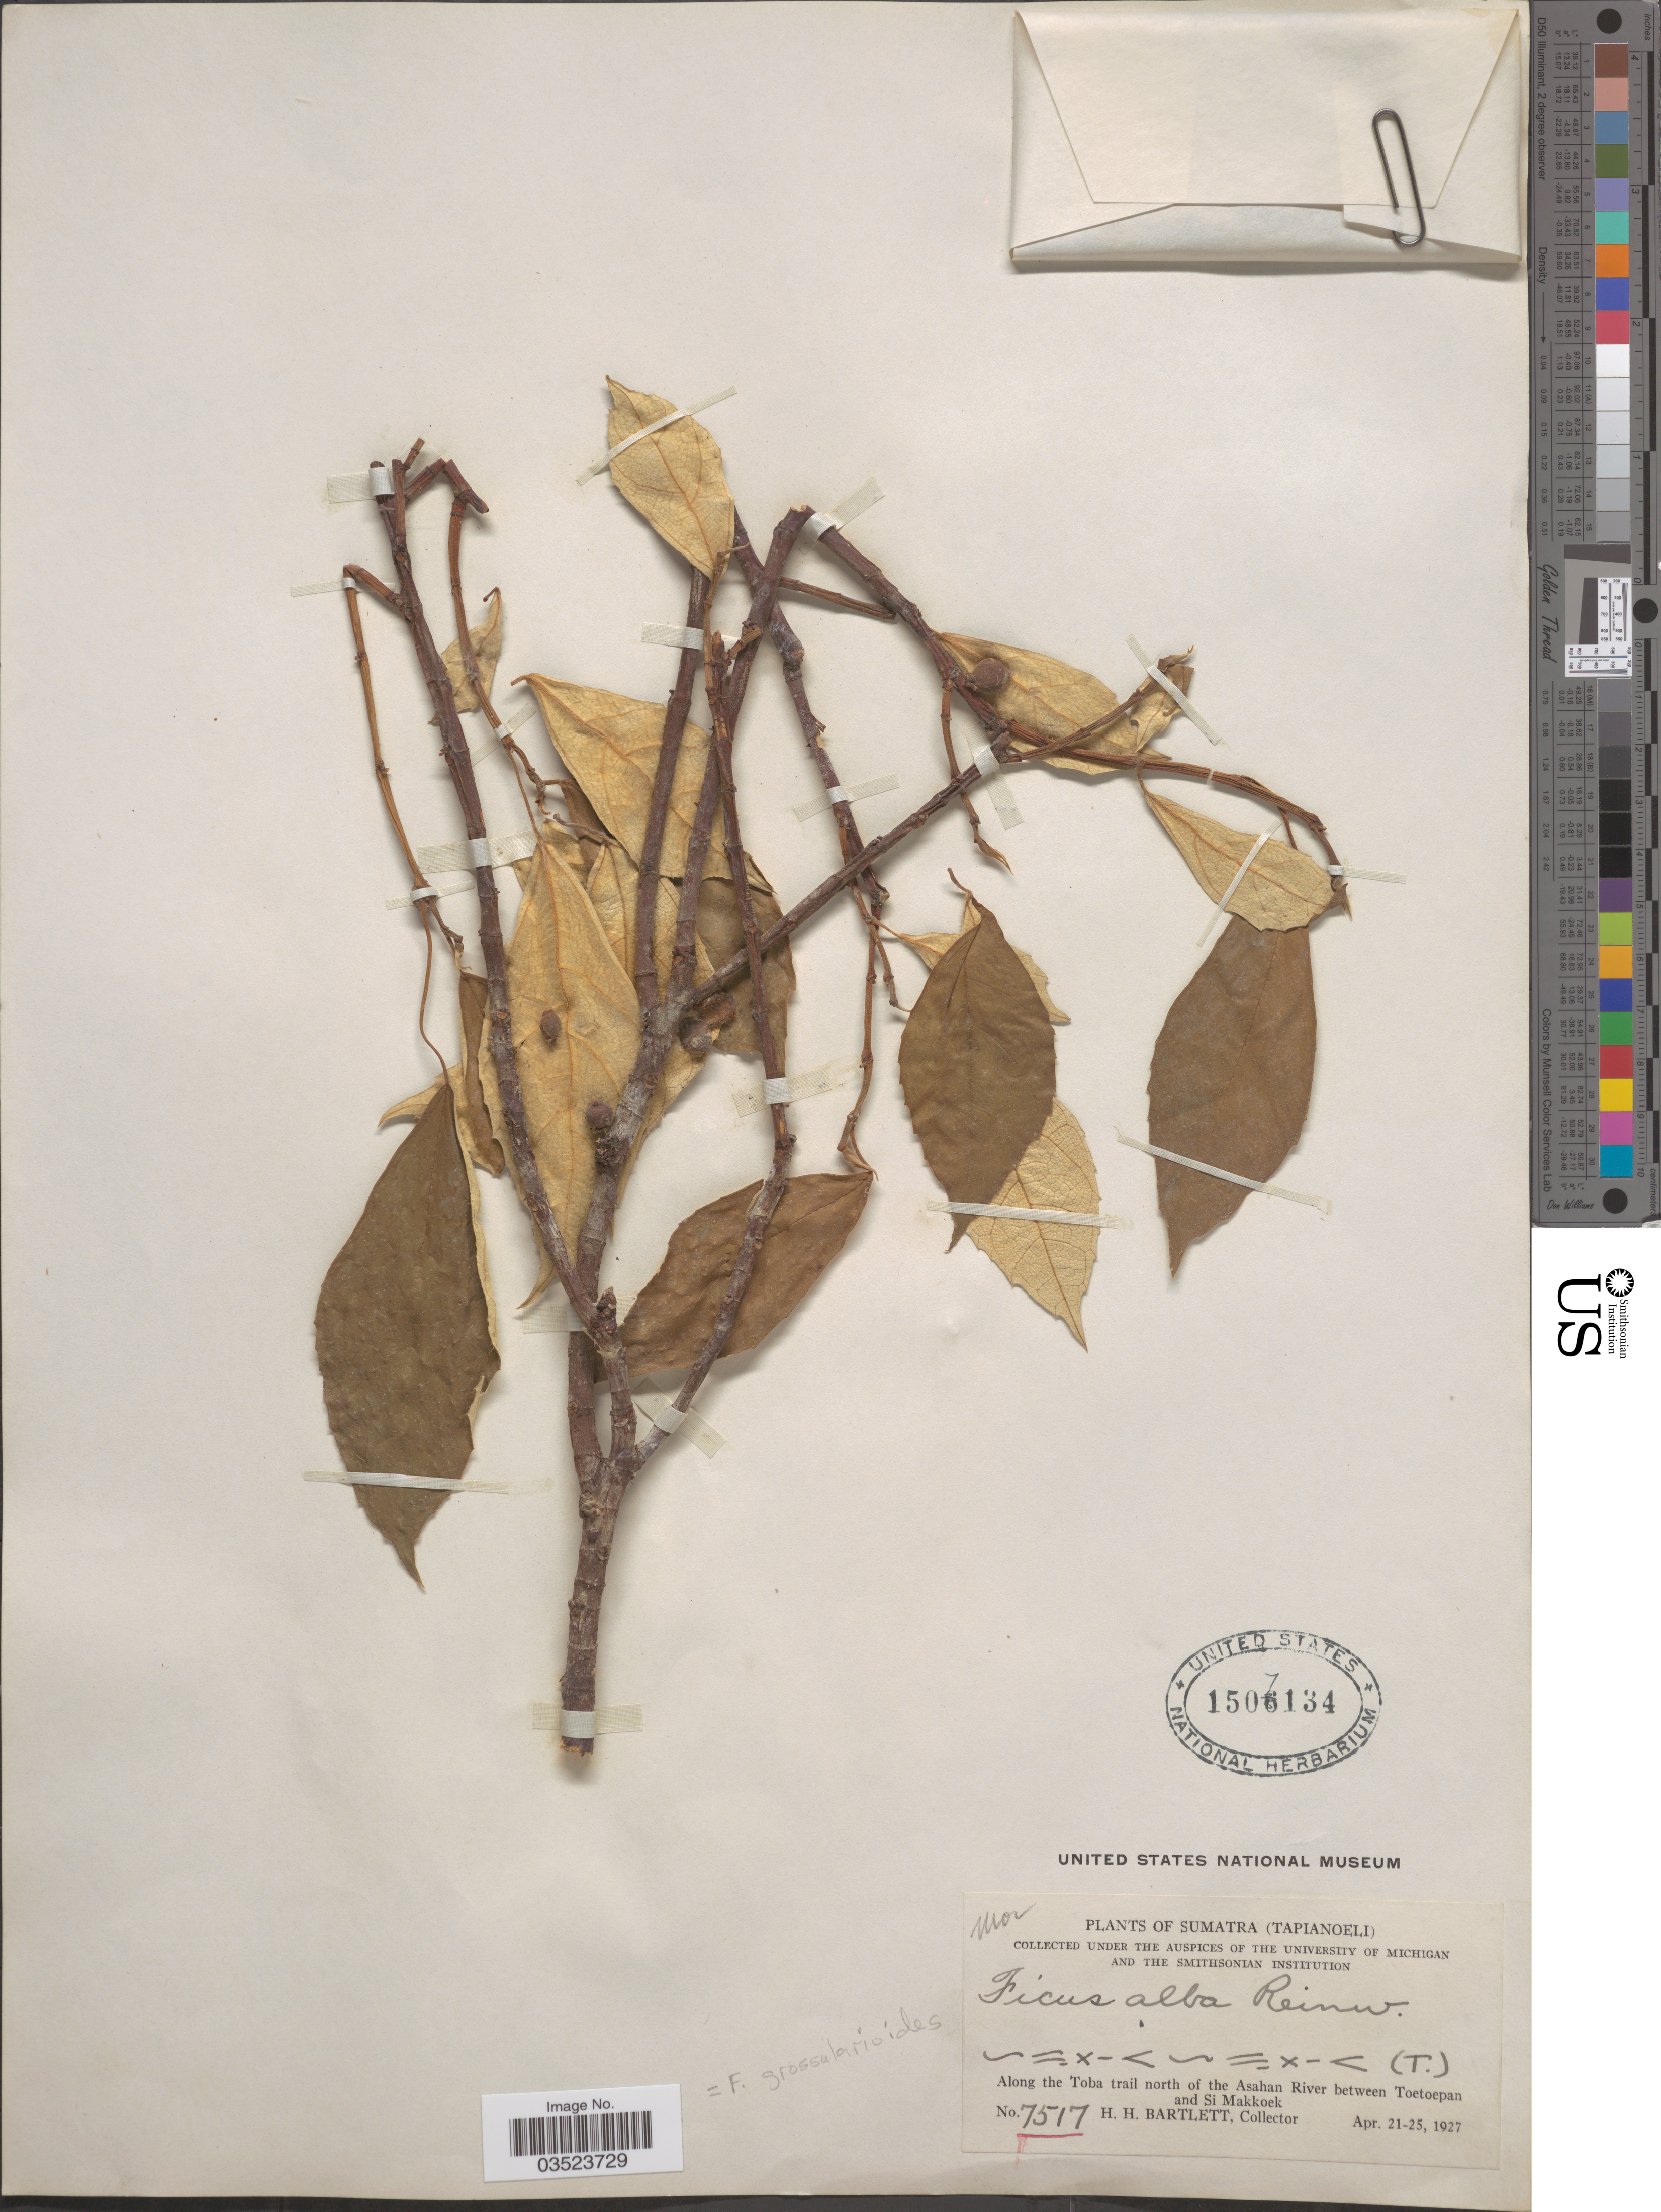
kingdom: Plantae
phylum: Tracheophyta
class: Magnoliopsida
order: Rosales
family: Moraceae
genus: Ficus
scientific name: Ficus grossularioides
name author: Burm. f.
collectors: H. H. Bartlett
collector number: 7517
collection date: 1927-04-21/1927-04-25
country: Indonesia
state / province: Sumatra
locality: Sumatra (Tapianoeli). Along the Toba trail north of the Asahan River between Toetoepan and Si Makkoek.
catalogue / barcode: US 1507134